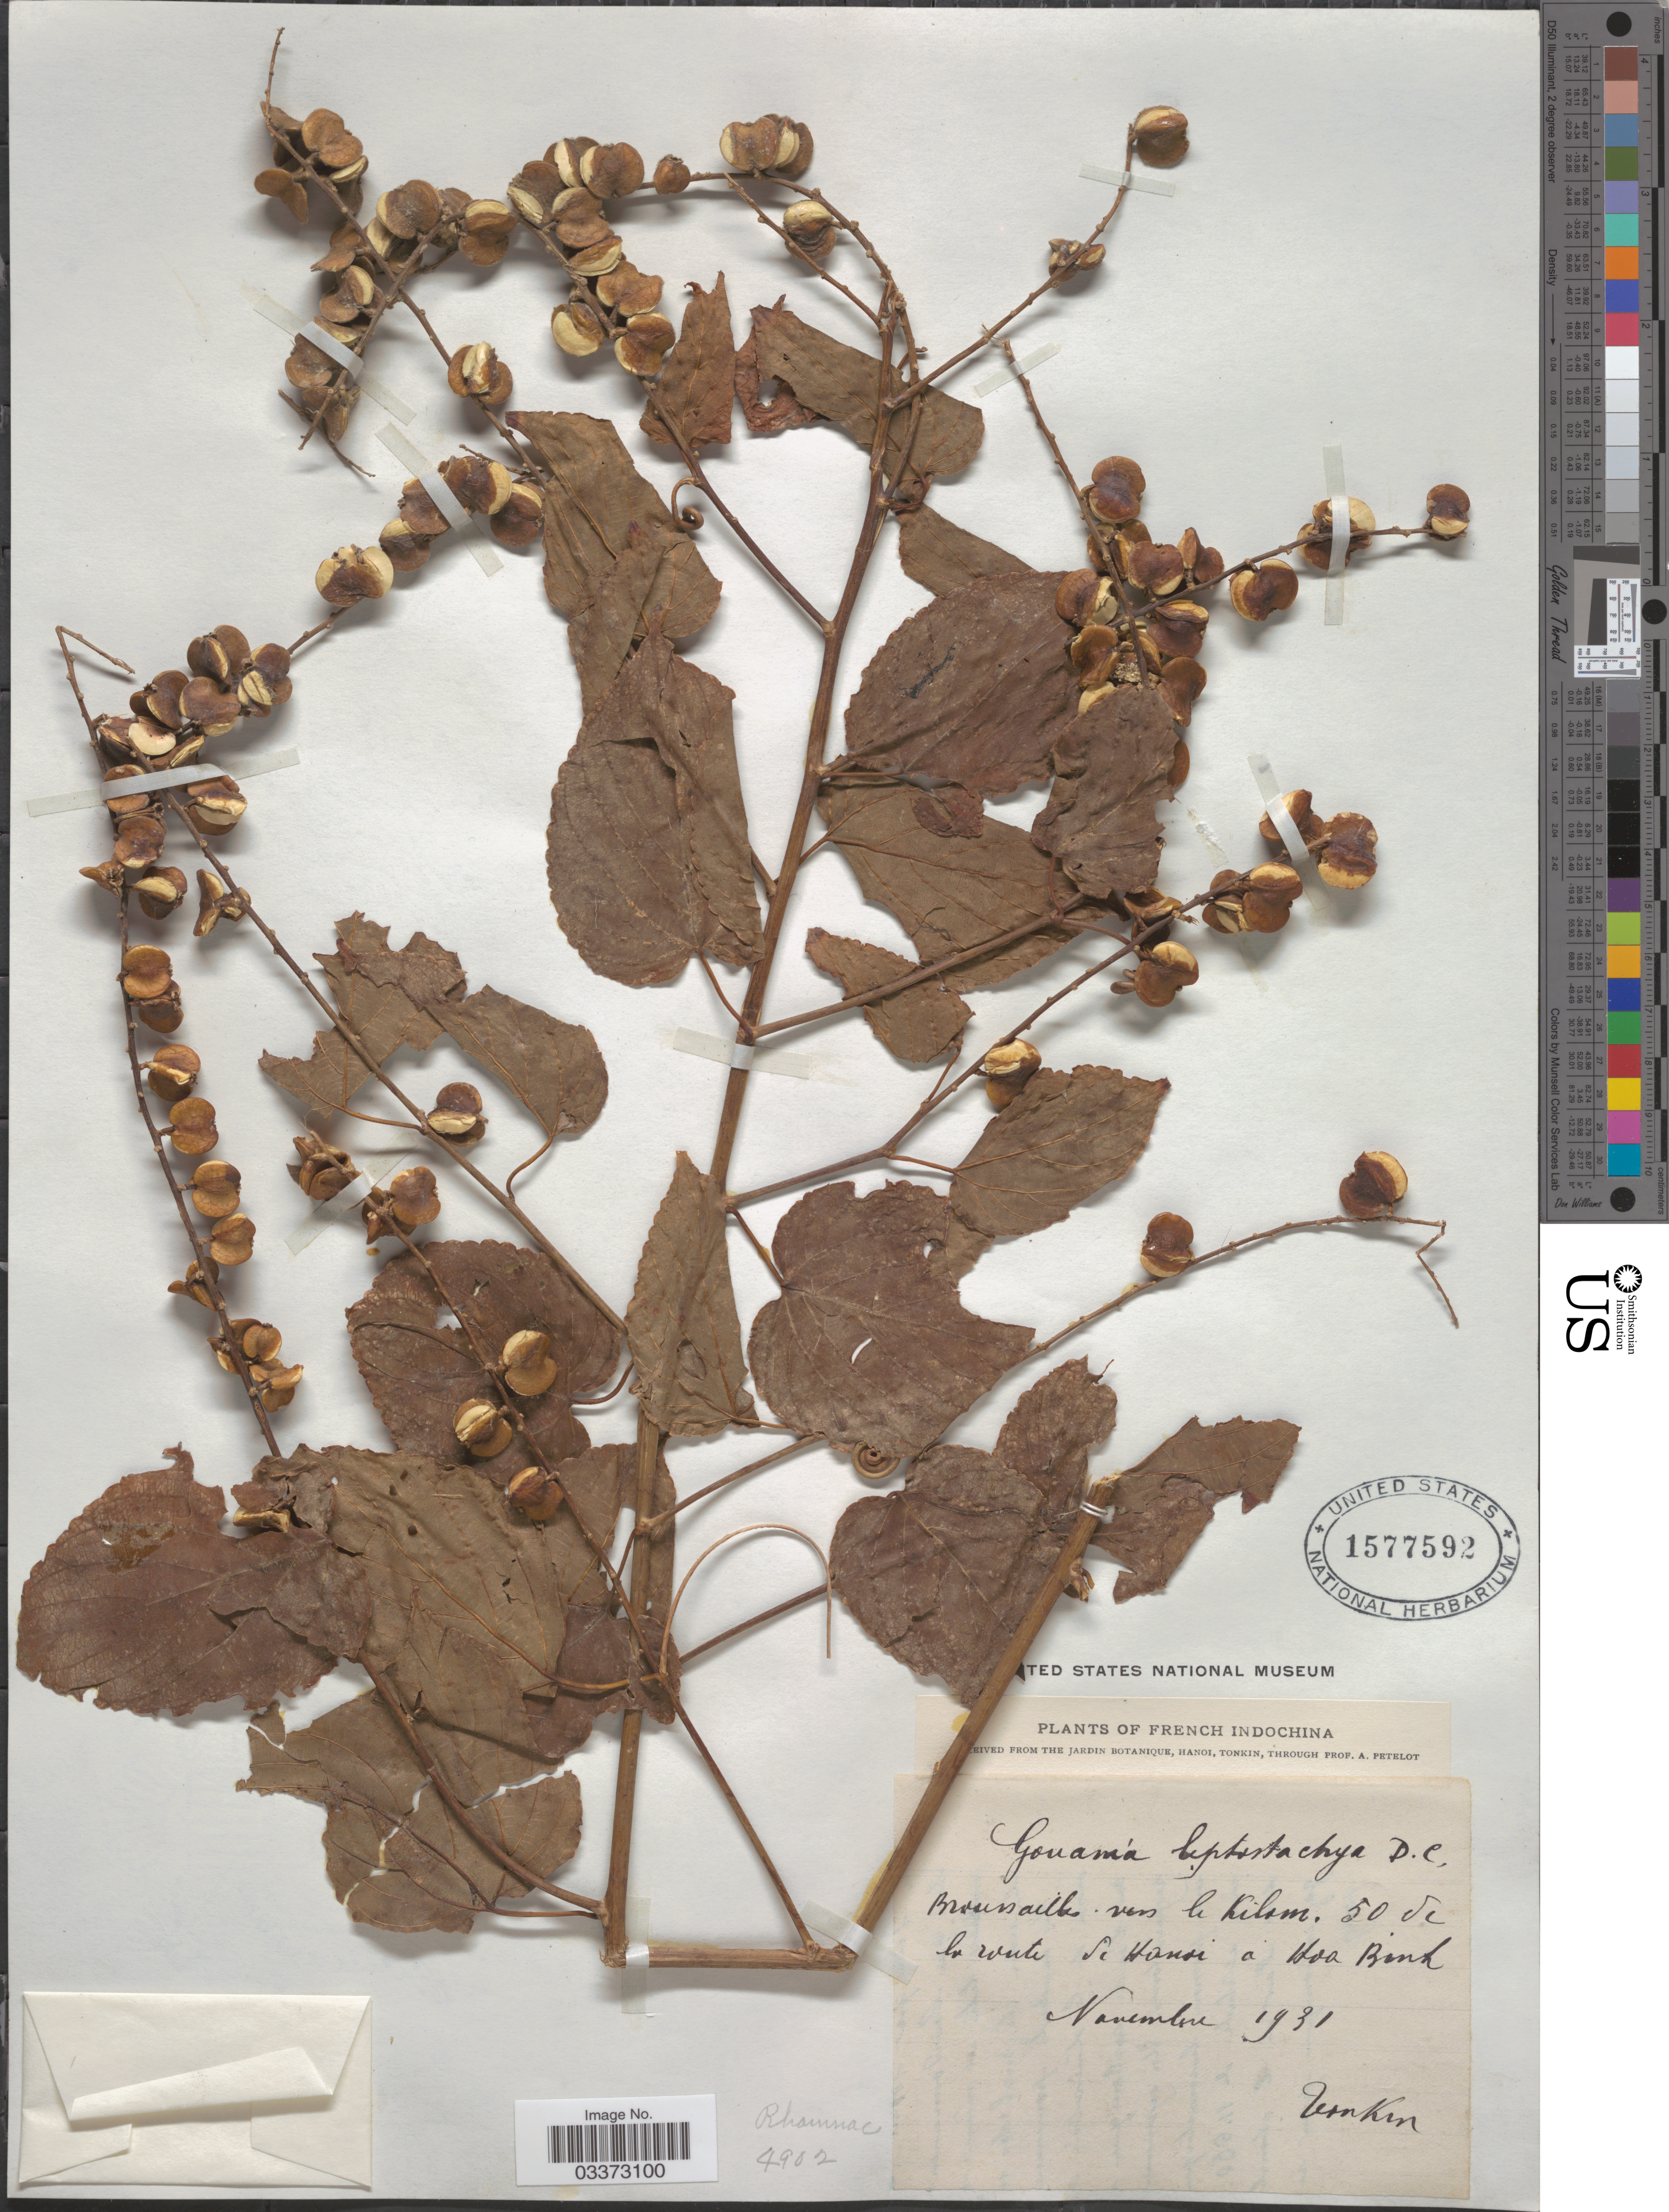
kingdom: Plantae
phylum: Tracheophyta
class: Magnoliopsida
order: Rosales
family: Rhamnaceae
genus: Gouania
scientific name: Gouania leptostachya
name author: DC.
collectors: P. A. Pételot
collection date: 1931-11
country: Vietnam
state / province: Hoa Binh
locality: French Indochina. vars le kilom. 50 de la route de Hanoi a Hoa Binh.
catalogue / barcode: US 1577592